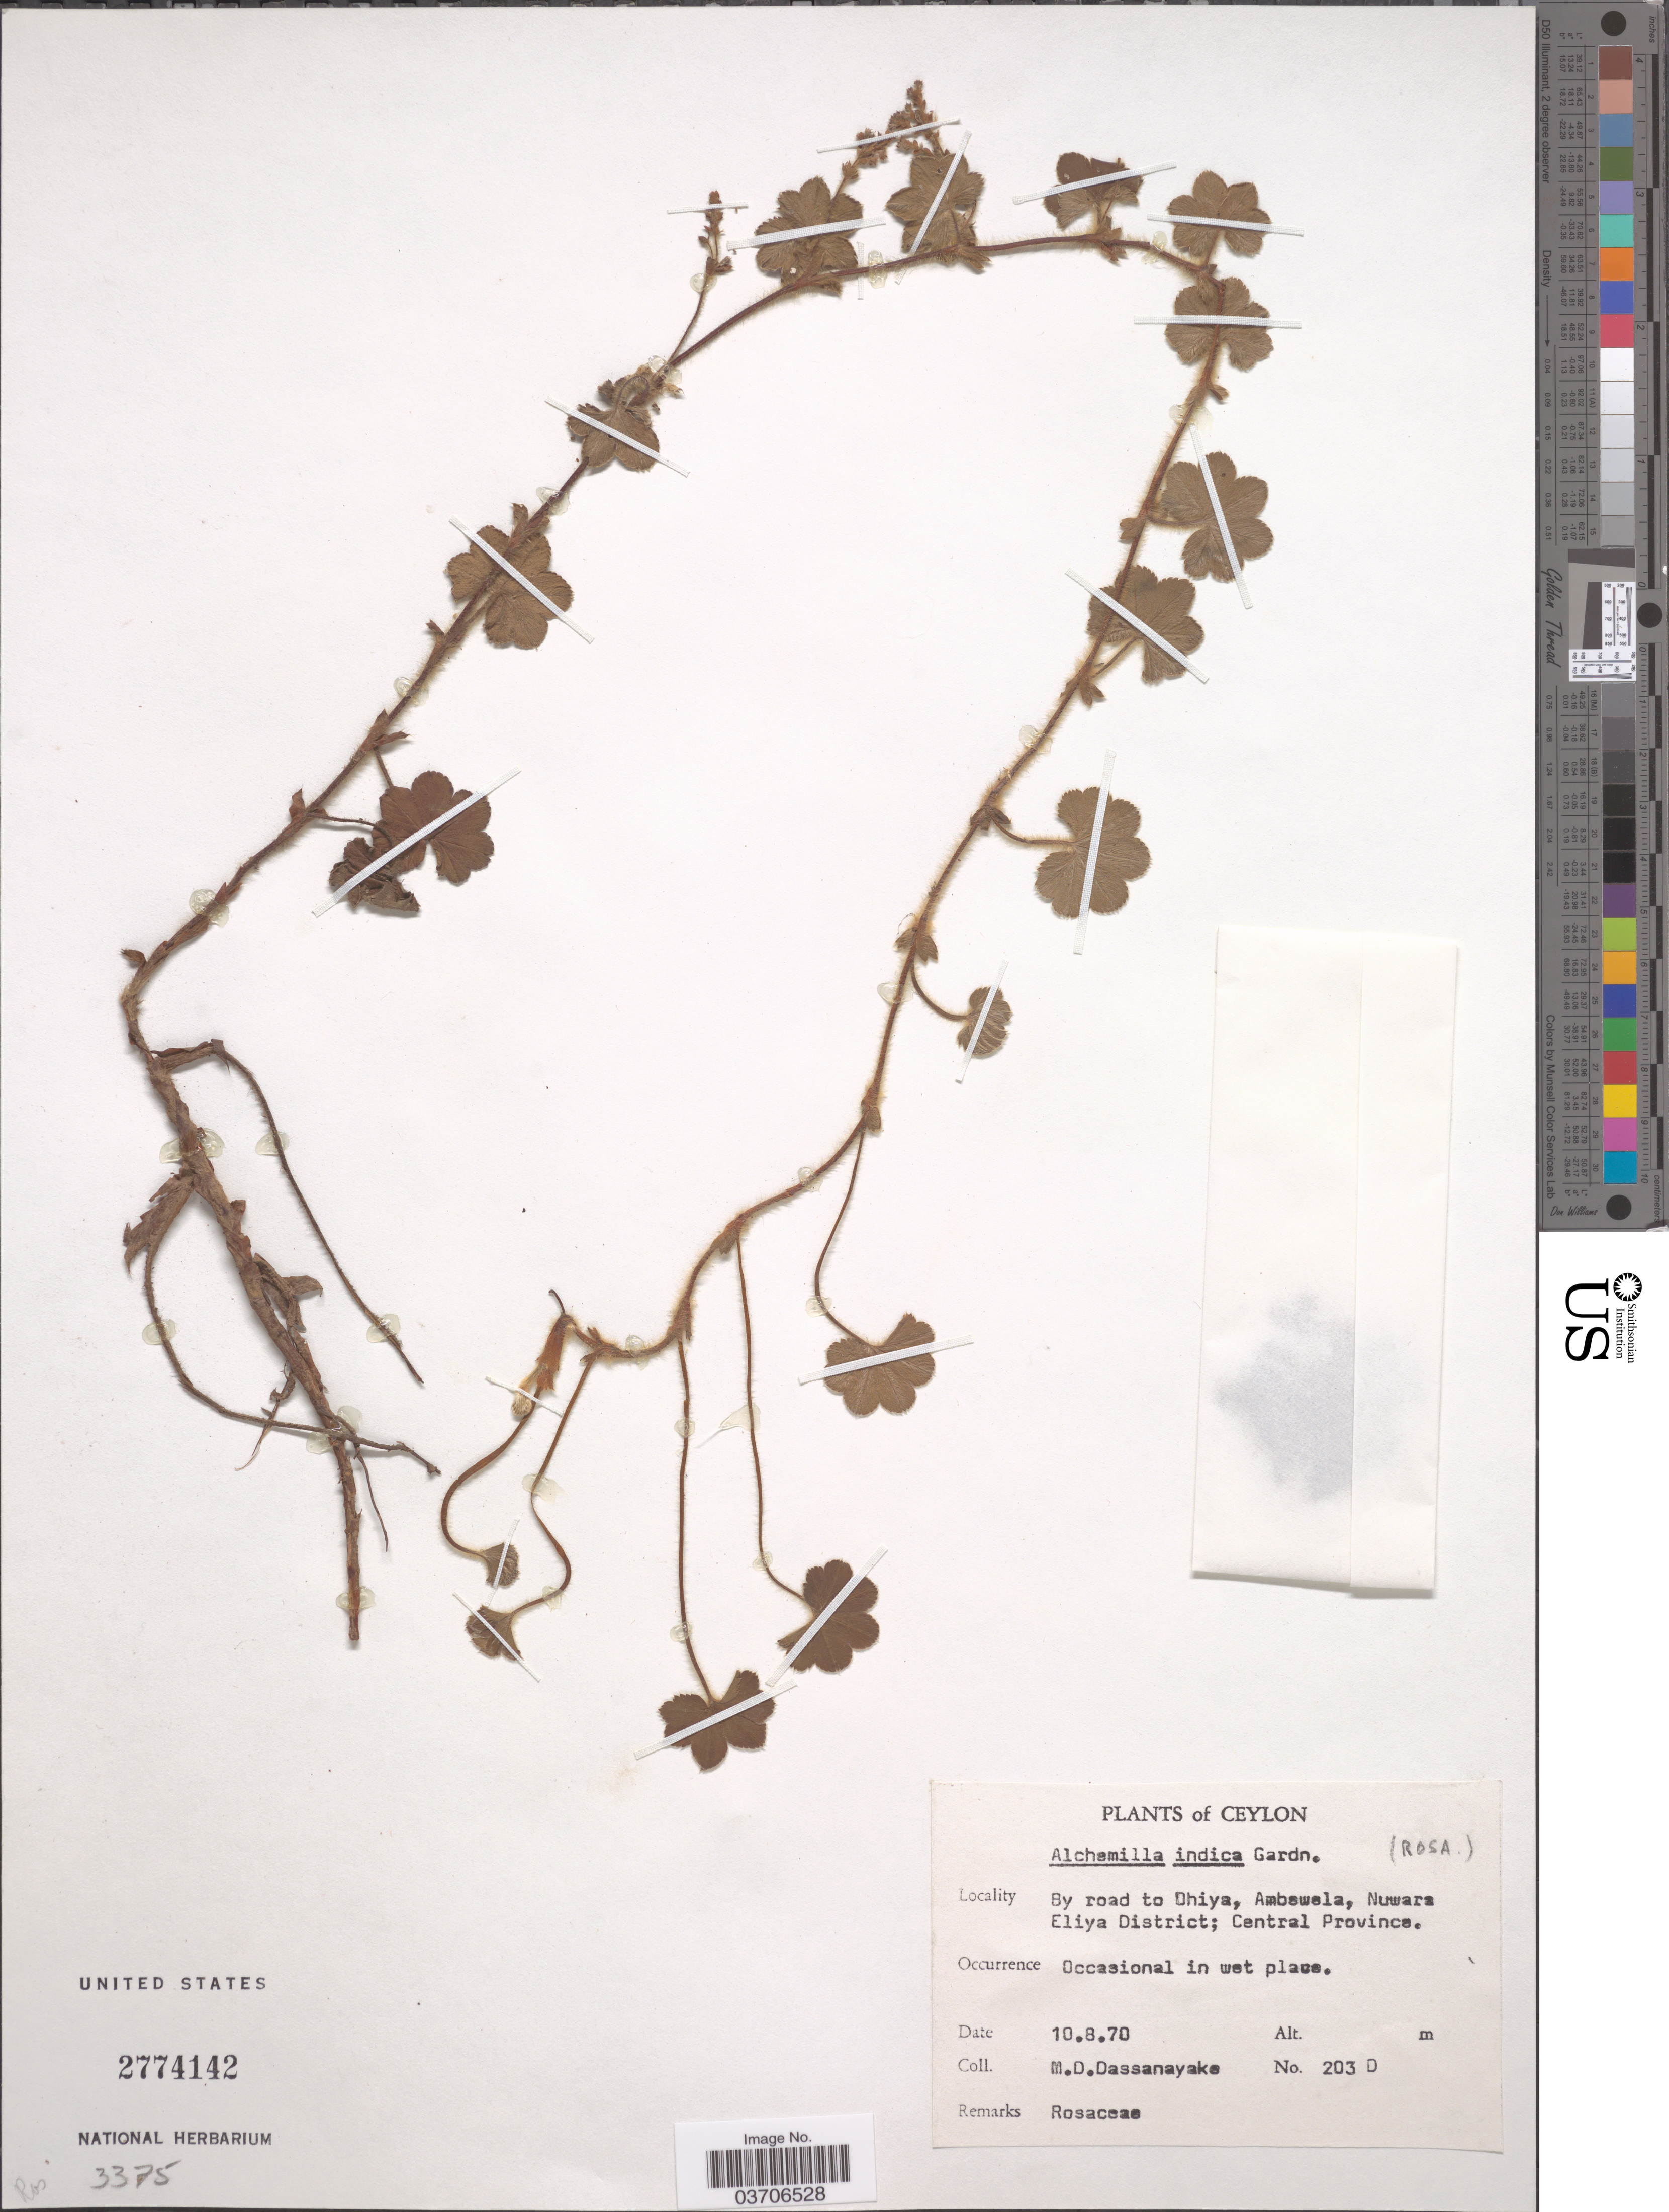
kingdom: Plantae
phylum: Tracheophyta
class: Magnoliopsida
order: Rosales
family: Rosaceae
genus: Alchemilla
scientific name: Alchemilla indica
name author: Gardner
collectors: M. D. Dassanayake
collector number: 203 D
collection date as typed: Transcribed d/m/y: 10/8/70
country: Sri Lanka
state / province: Central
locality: Ceylon. By road to Dhiya, Ambewela, Nuwara Eliya District.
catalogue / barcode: US 2774142